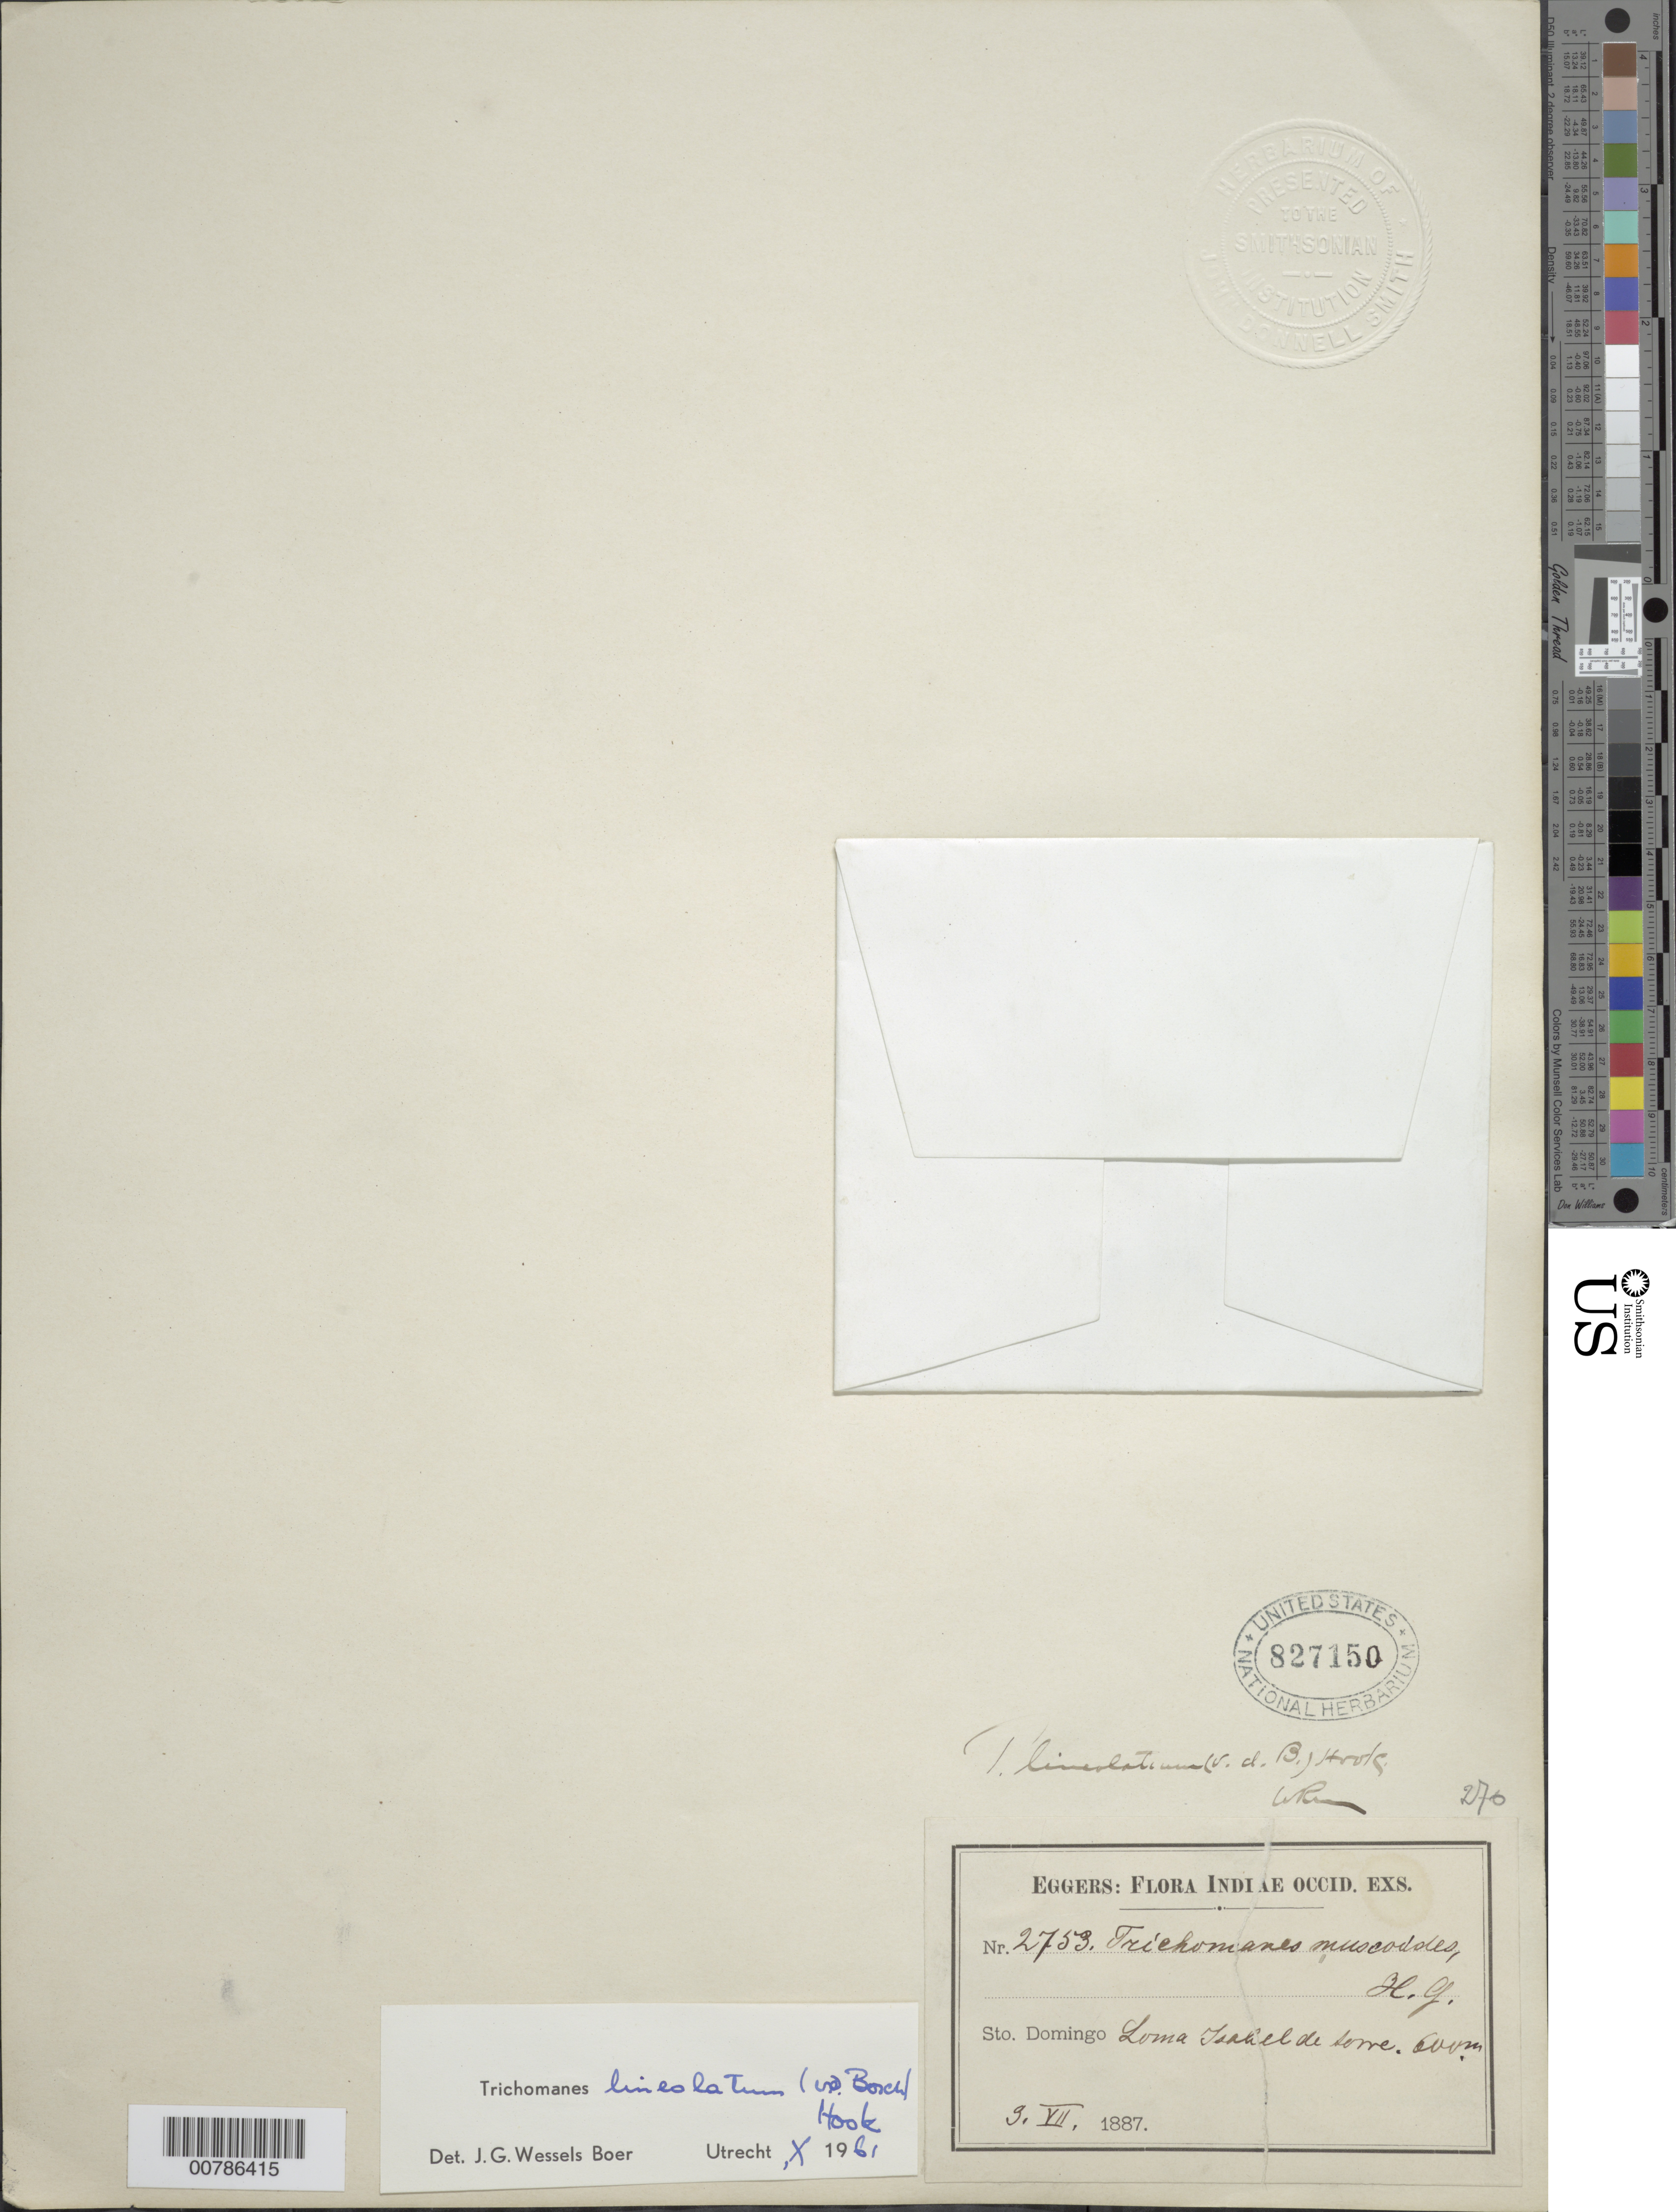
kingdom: Plantae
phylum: Tracheophyta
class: Polypodiopsida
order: Hymenophyllales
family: Hymenophyllaceae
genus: Didymoglossum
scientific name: Didymoglossum lineolatum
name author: Bosch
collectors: H. F. A. von Eggers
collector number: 2753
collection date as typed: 03 Jul 1887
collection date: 1887-07-03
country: Dominican Republic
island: Hispaniola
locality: Loma Isabel de Torre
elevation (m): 600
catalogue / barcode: US 827150